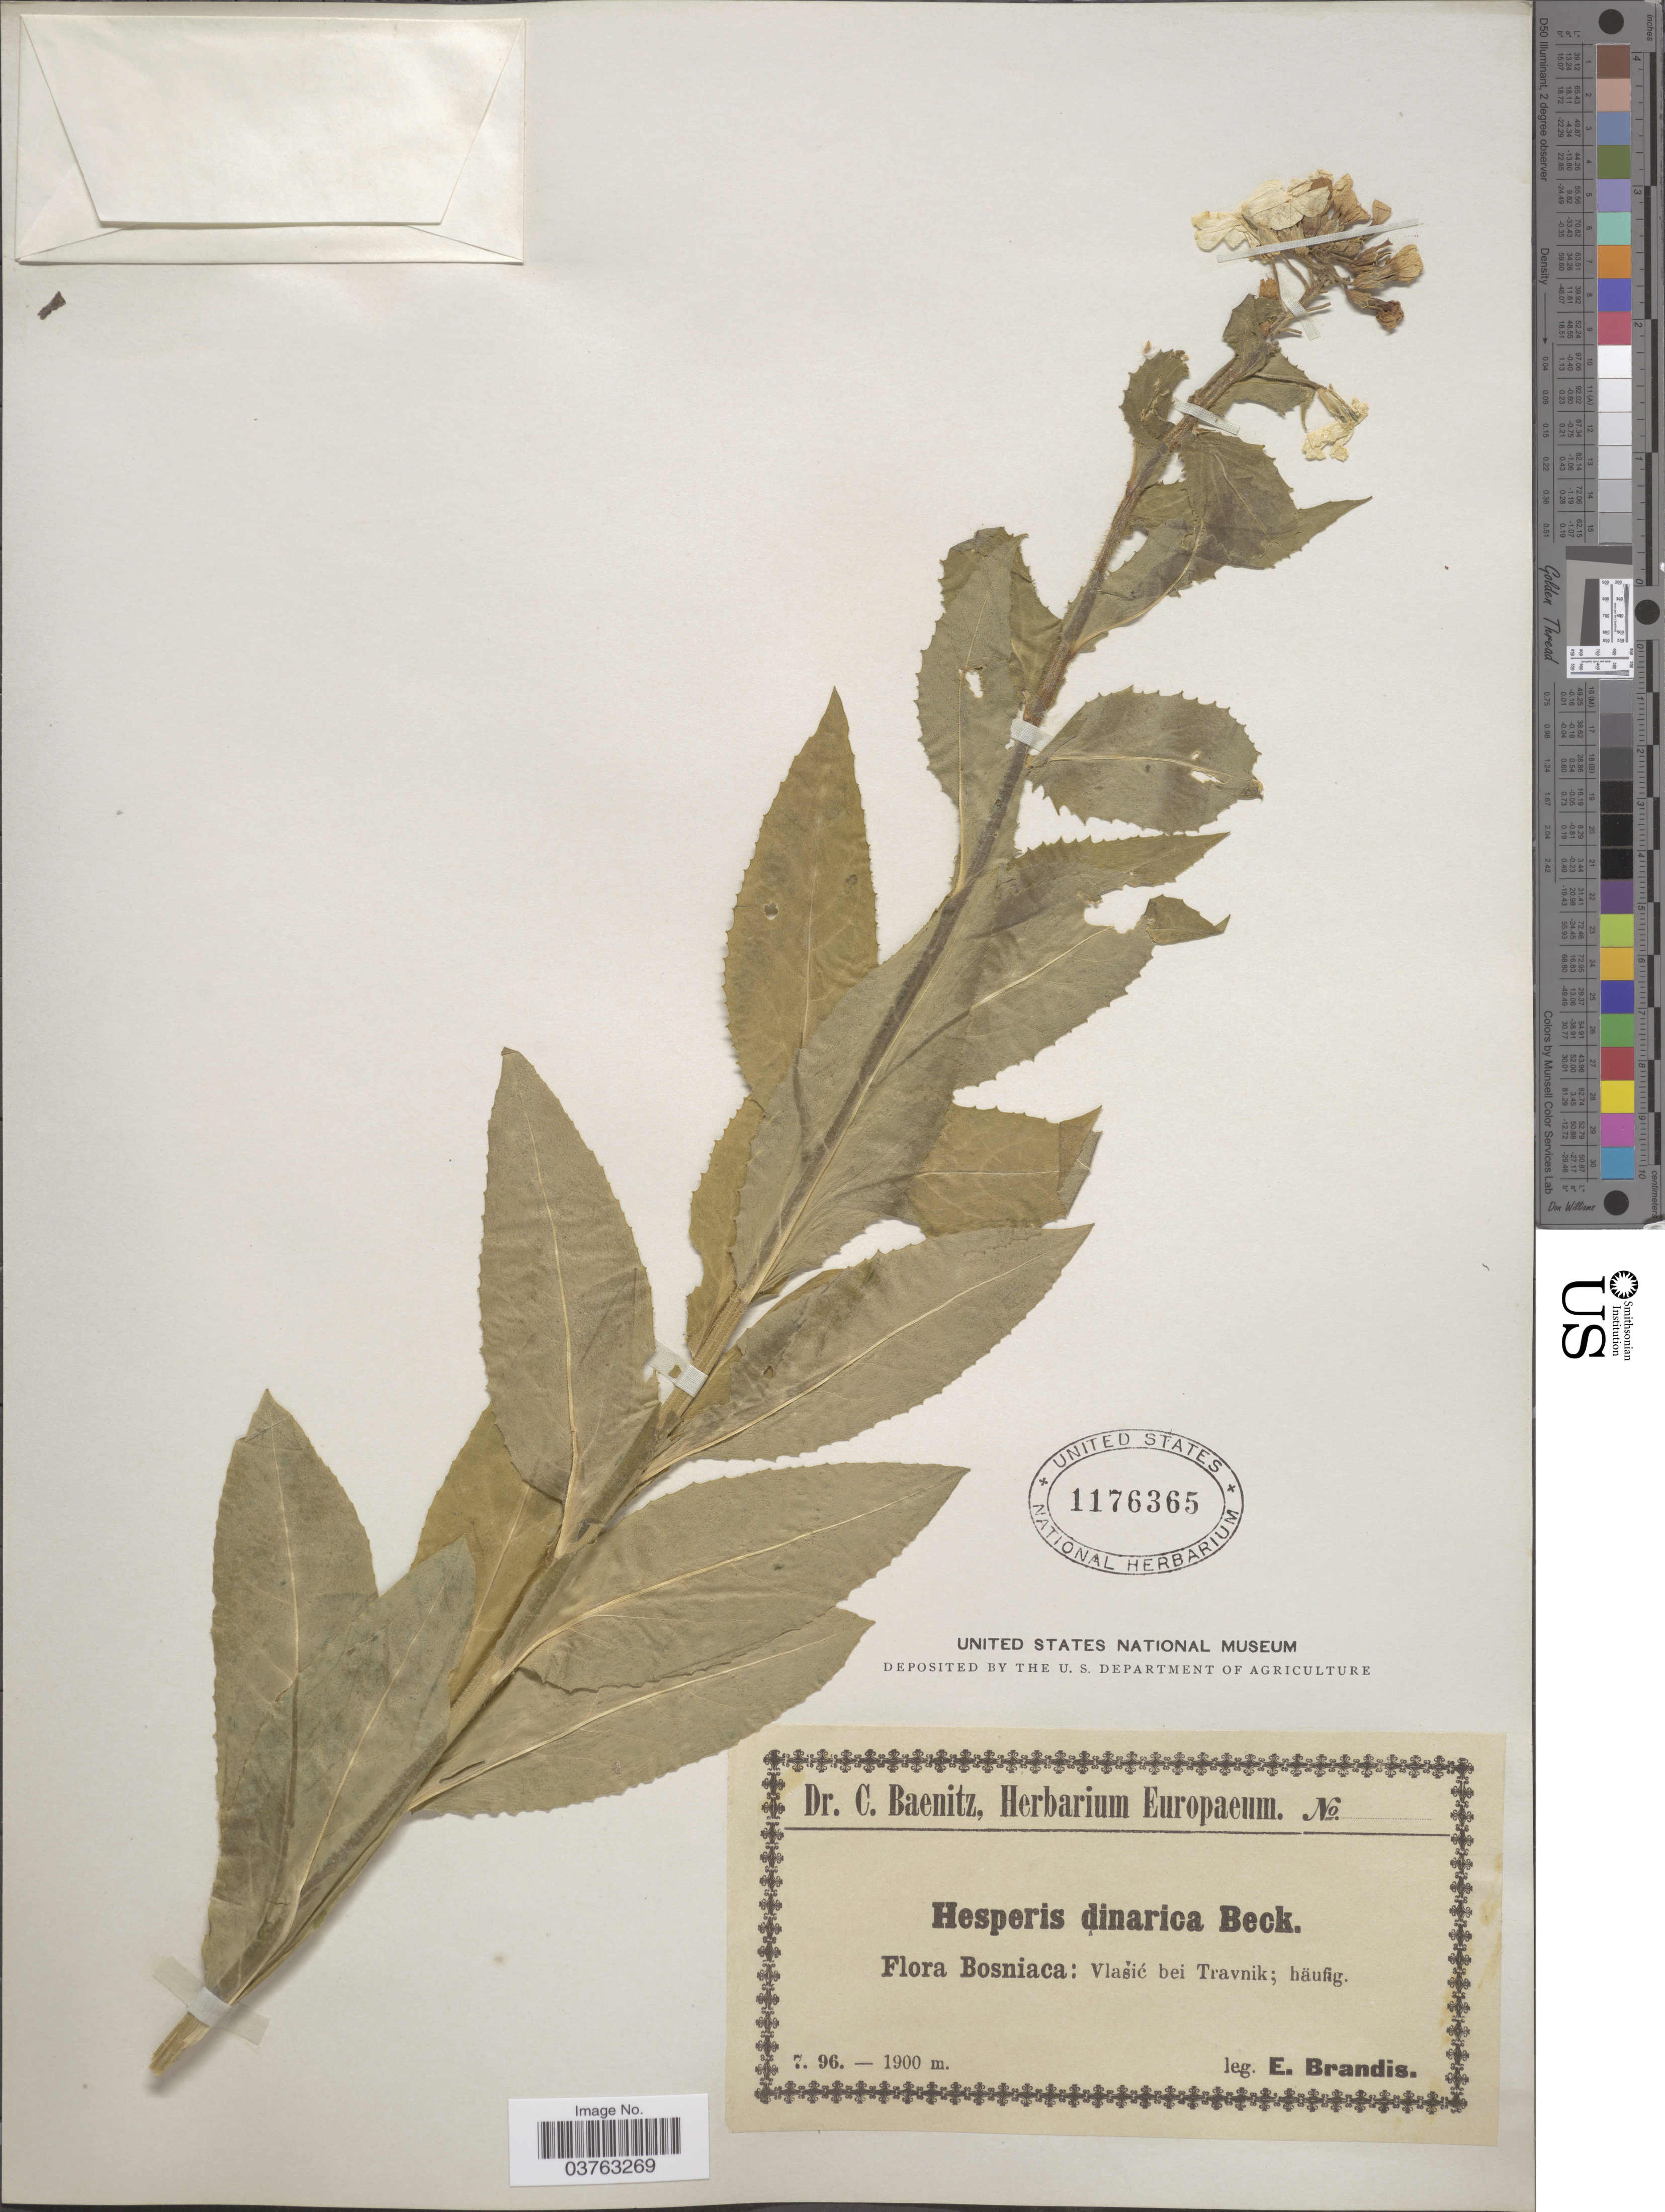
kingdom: Plantae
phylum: Tracheophyta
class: Magnoliopsida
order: Brassicales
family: Brassicaceae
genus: Hesperis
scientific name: Hesperis dinarica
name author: Beck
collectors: E. Brandis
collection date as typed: Transcribed d/m/y: /7/96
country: Bosnia and Herzegovina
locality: Bosniaca: Vlašić bei Travnik; häufig.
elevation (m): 1900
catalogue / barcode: US 1176365